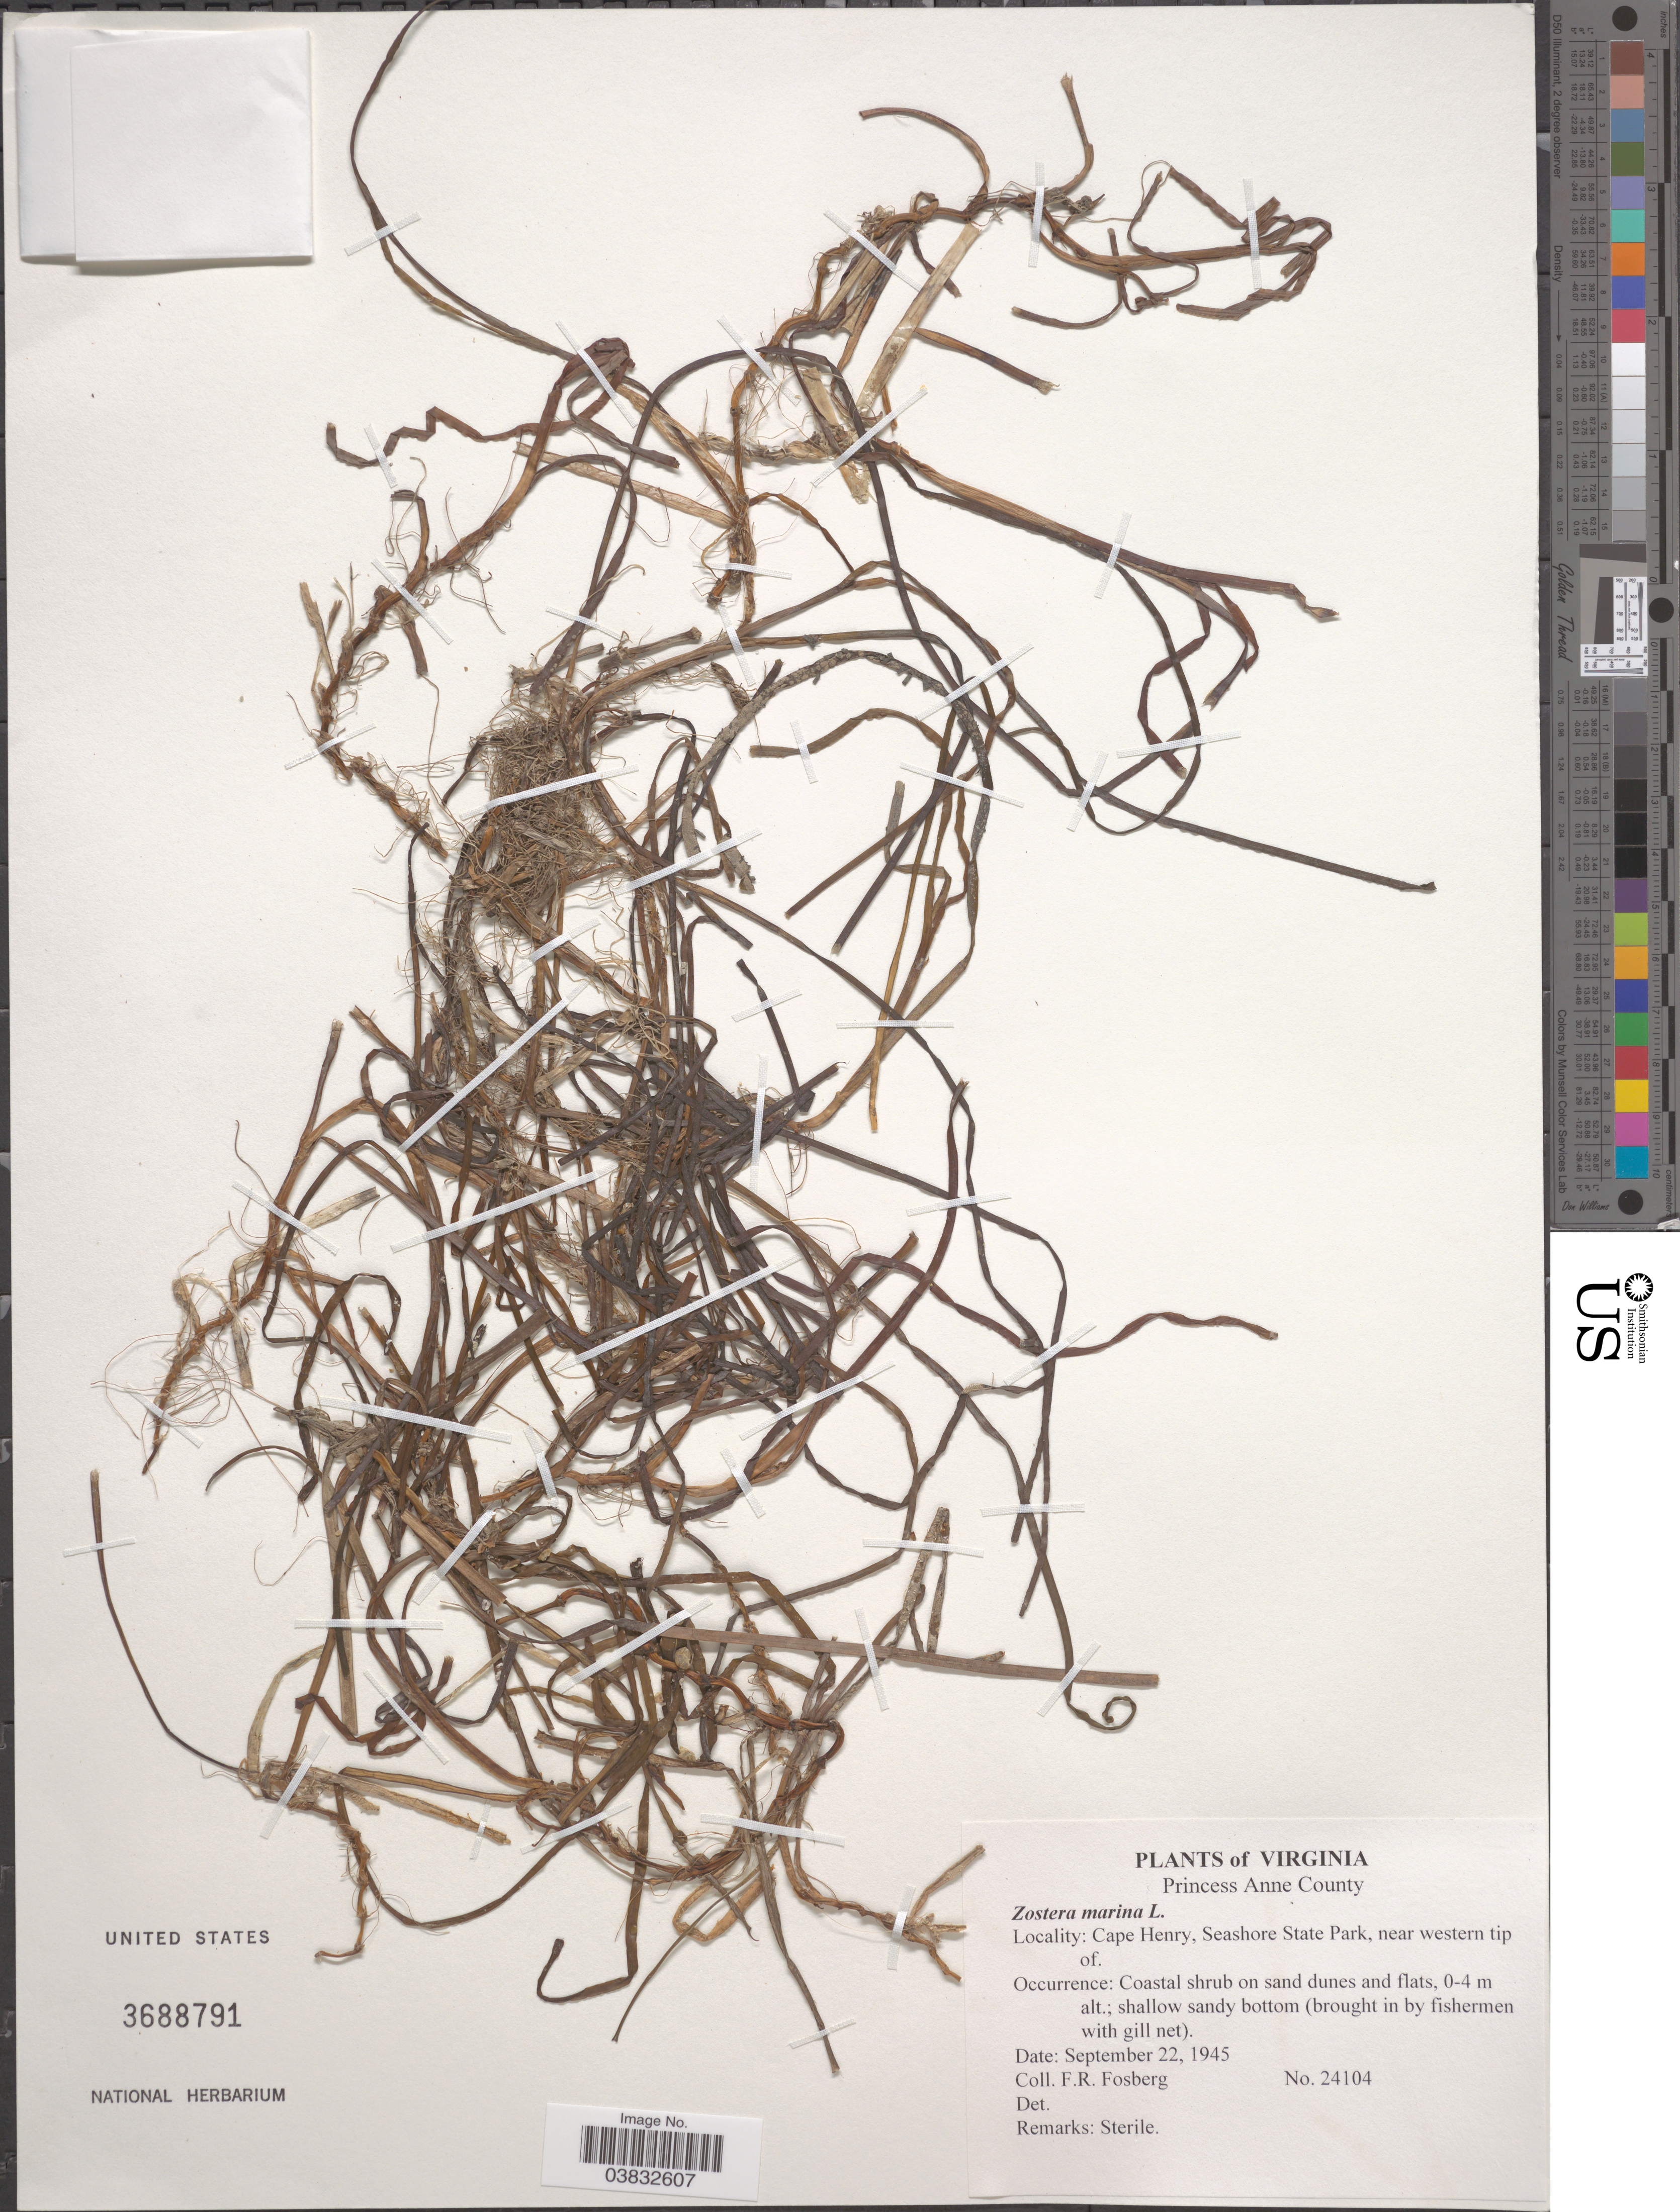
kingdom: Plantae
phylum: Tracheophyta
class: Liliopsida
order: Alismatales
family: Zosteraceae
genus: Zostera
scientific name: Zostera marina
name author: L.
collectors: F. R. Fosberg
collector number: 24104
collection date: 1945-09-22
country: United States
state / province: Virginia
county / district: City of Virginia Beach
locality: Princess Anne (=historic county name)County. Cape Henry, Seashore State Park, near western tip of.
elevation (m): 0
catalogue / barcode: US 3688791